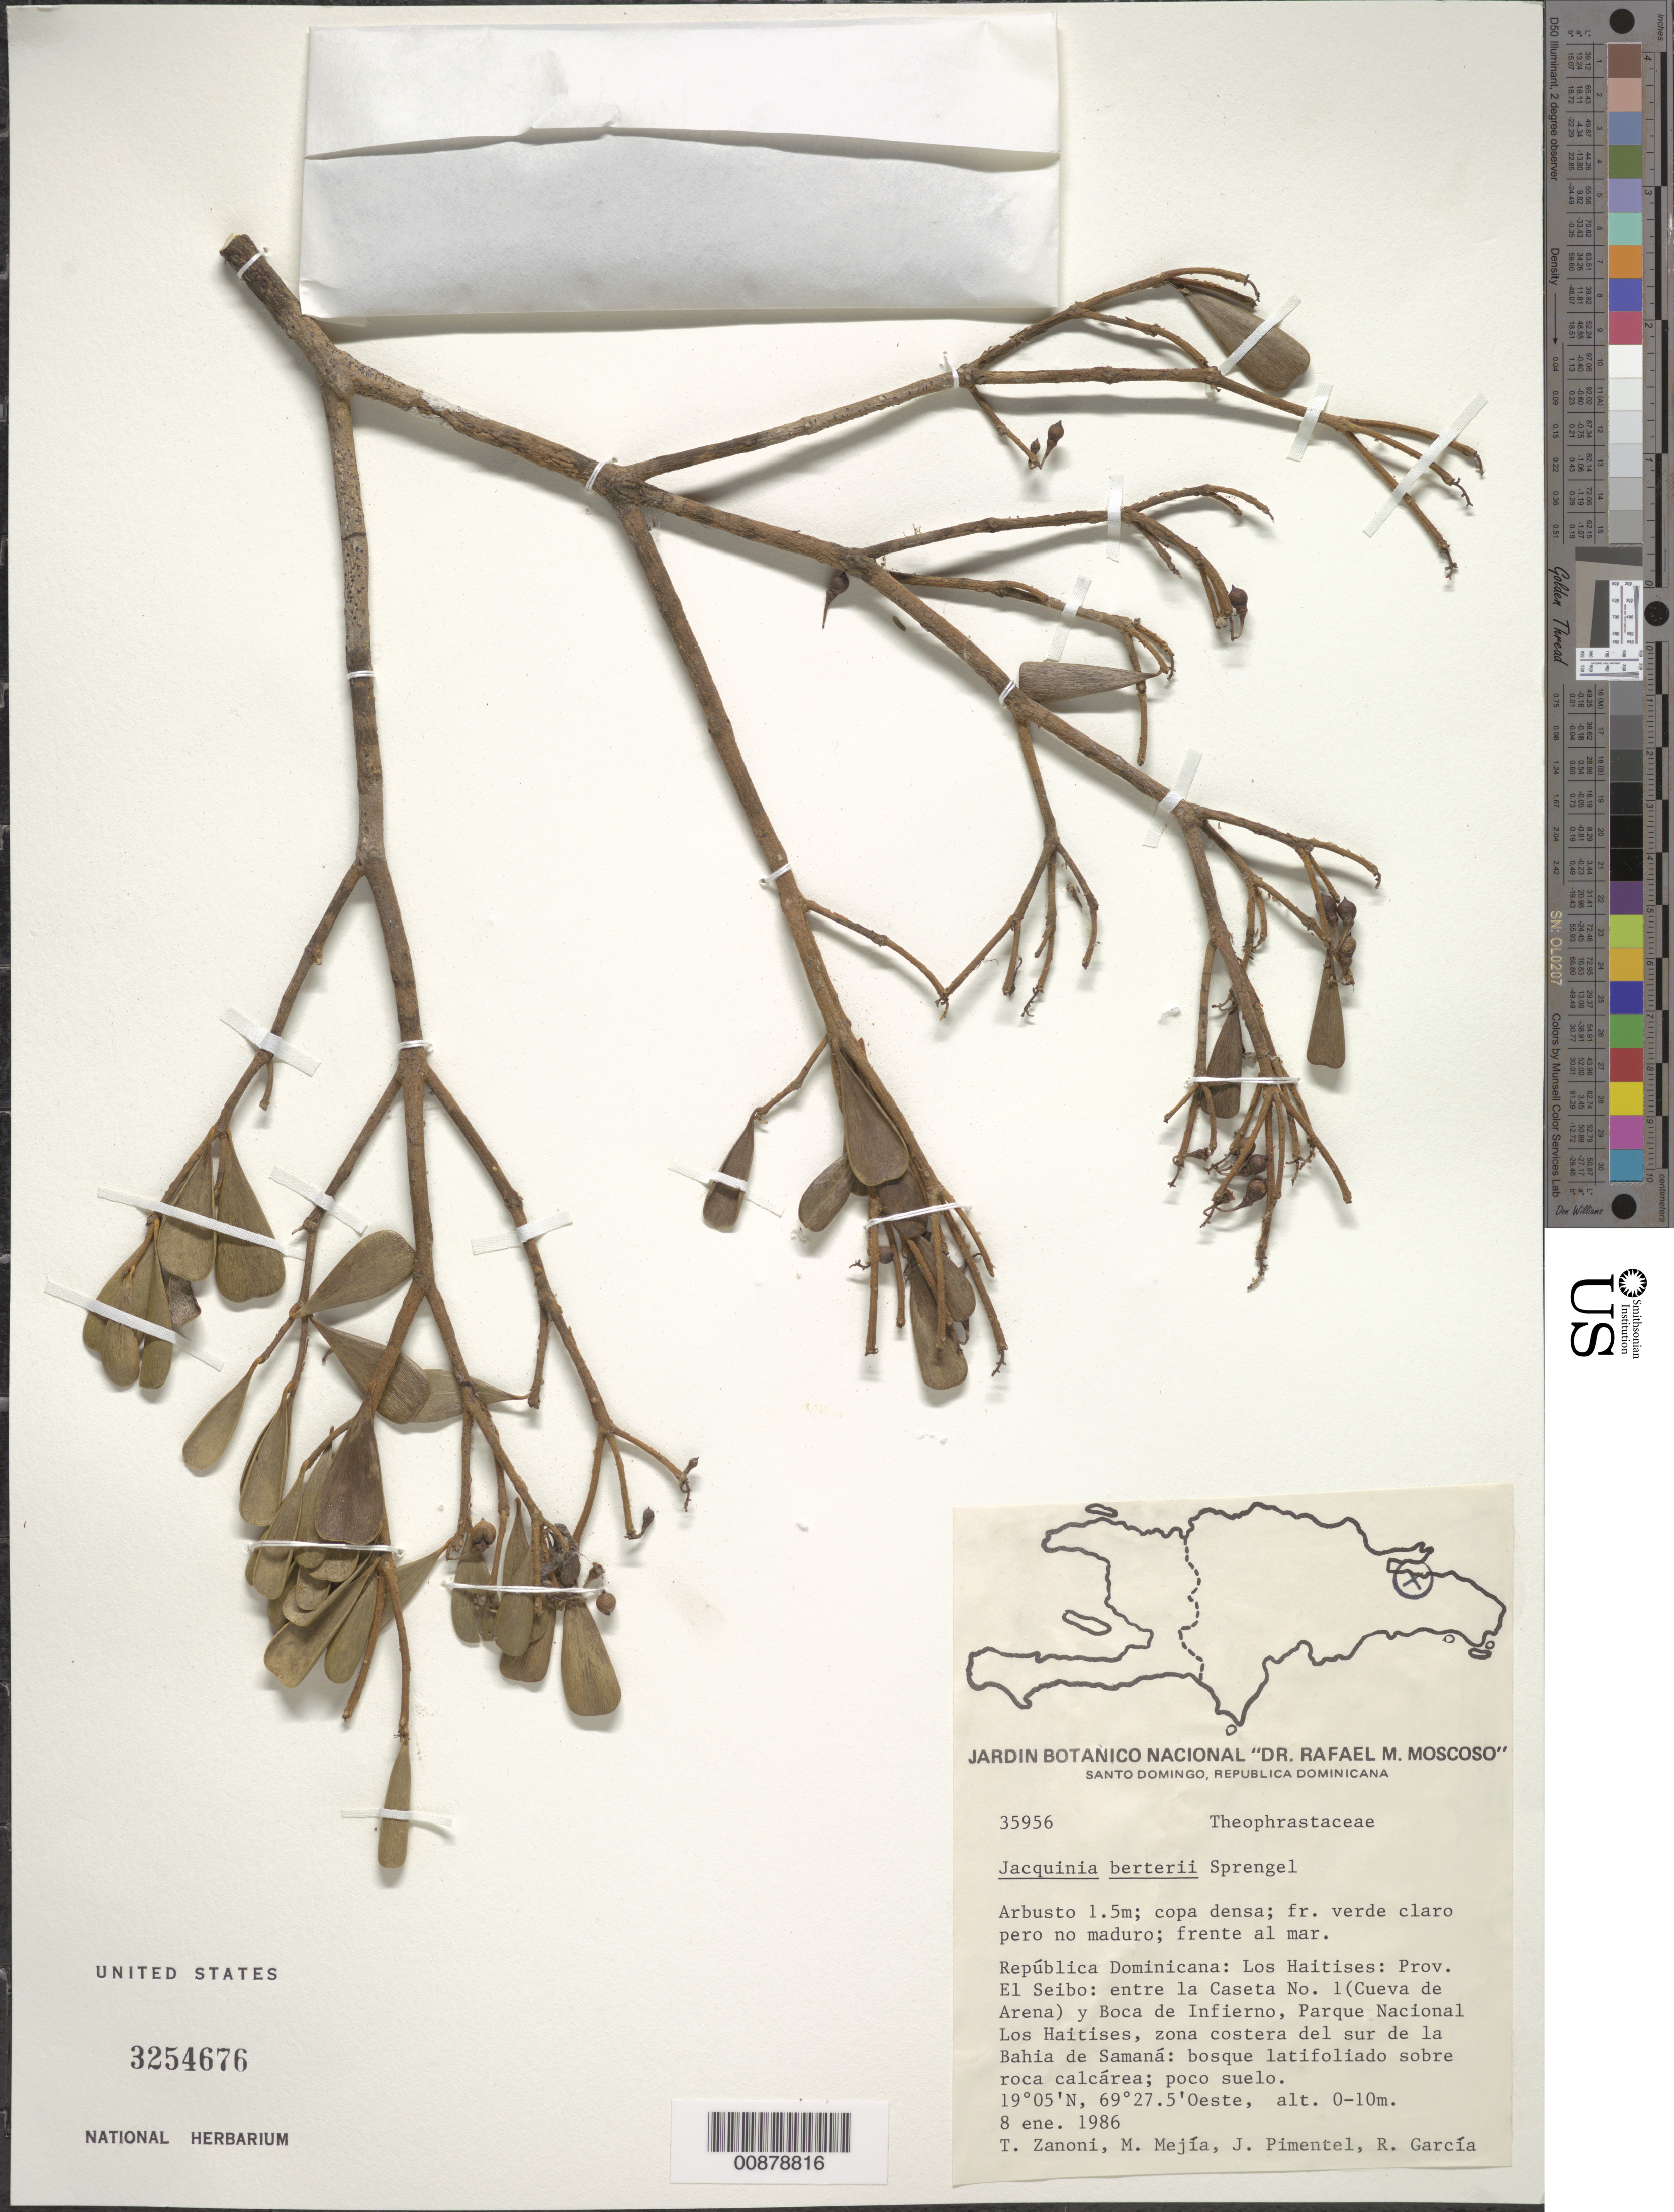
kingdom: Plantae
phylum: Tracheophyta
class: Magnoliopsida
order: Ericales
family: Primulaceae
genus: Jacquinia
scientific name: Jacquinia berteroi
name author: Spreng.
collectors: T. A. Zanoni, M. Mejia, J. Pimentel & R. G. García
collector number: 35956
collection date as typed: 08 Jan 1986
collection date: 1986-01-08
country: Dominican Republic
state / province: El Seibo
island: Hispaniola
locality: Los Haitises, entre la Caseta No 1 (Cueva de Arena) y Boca de Infierno, Parque Nacional Los Haitises, zona costera del sur de la Bahia de Samaná.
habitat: Bosque latifoliado sobre roca calcárea; poco suelo.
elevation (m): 0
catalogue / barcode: US 3254676